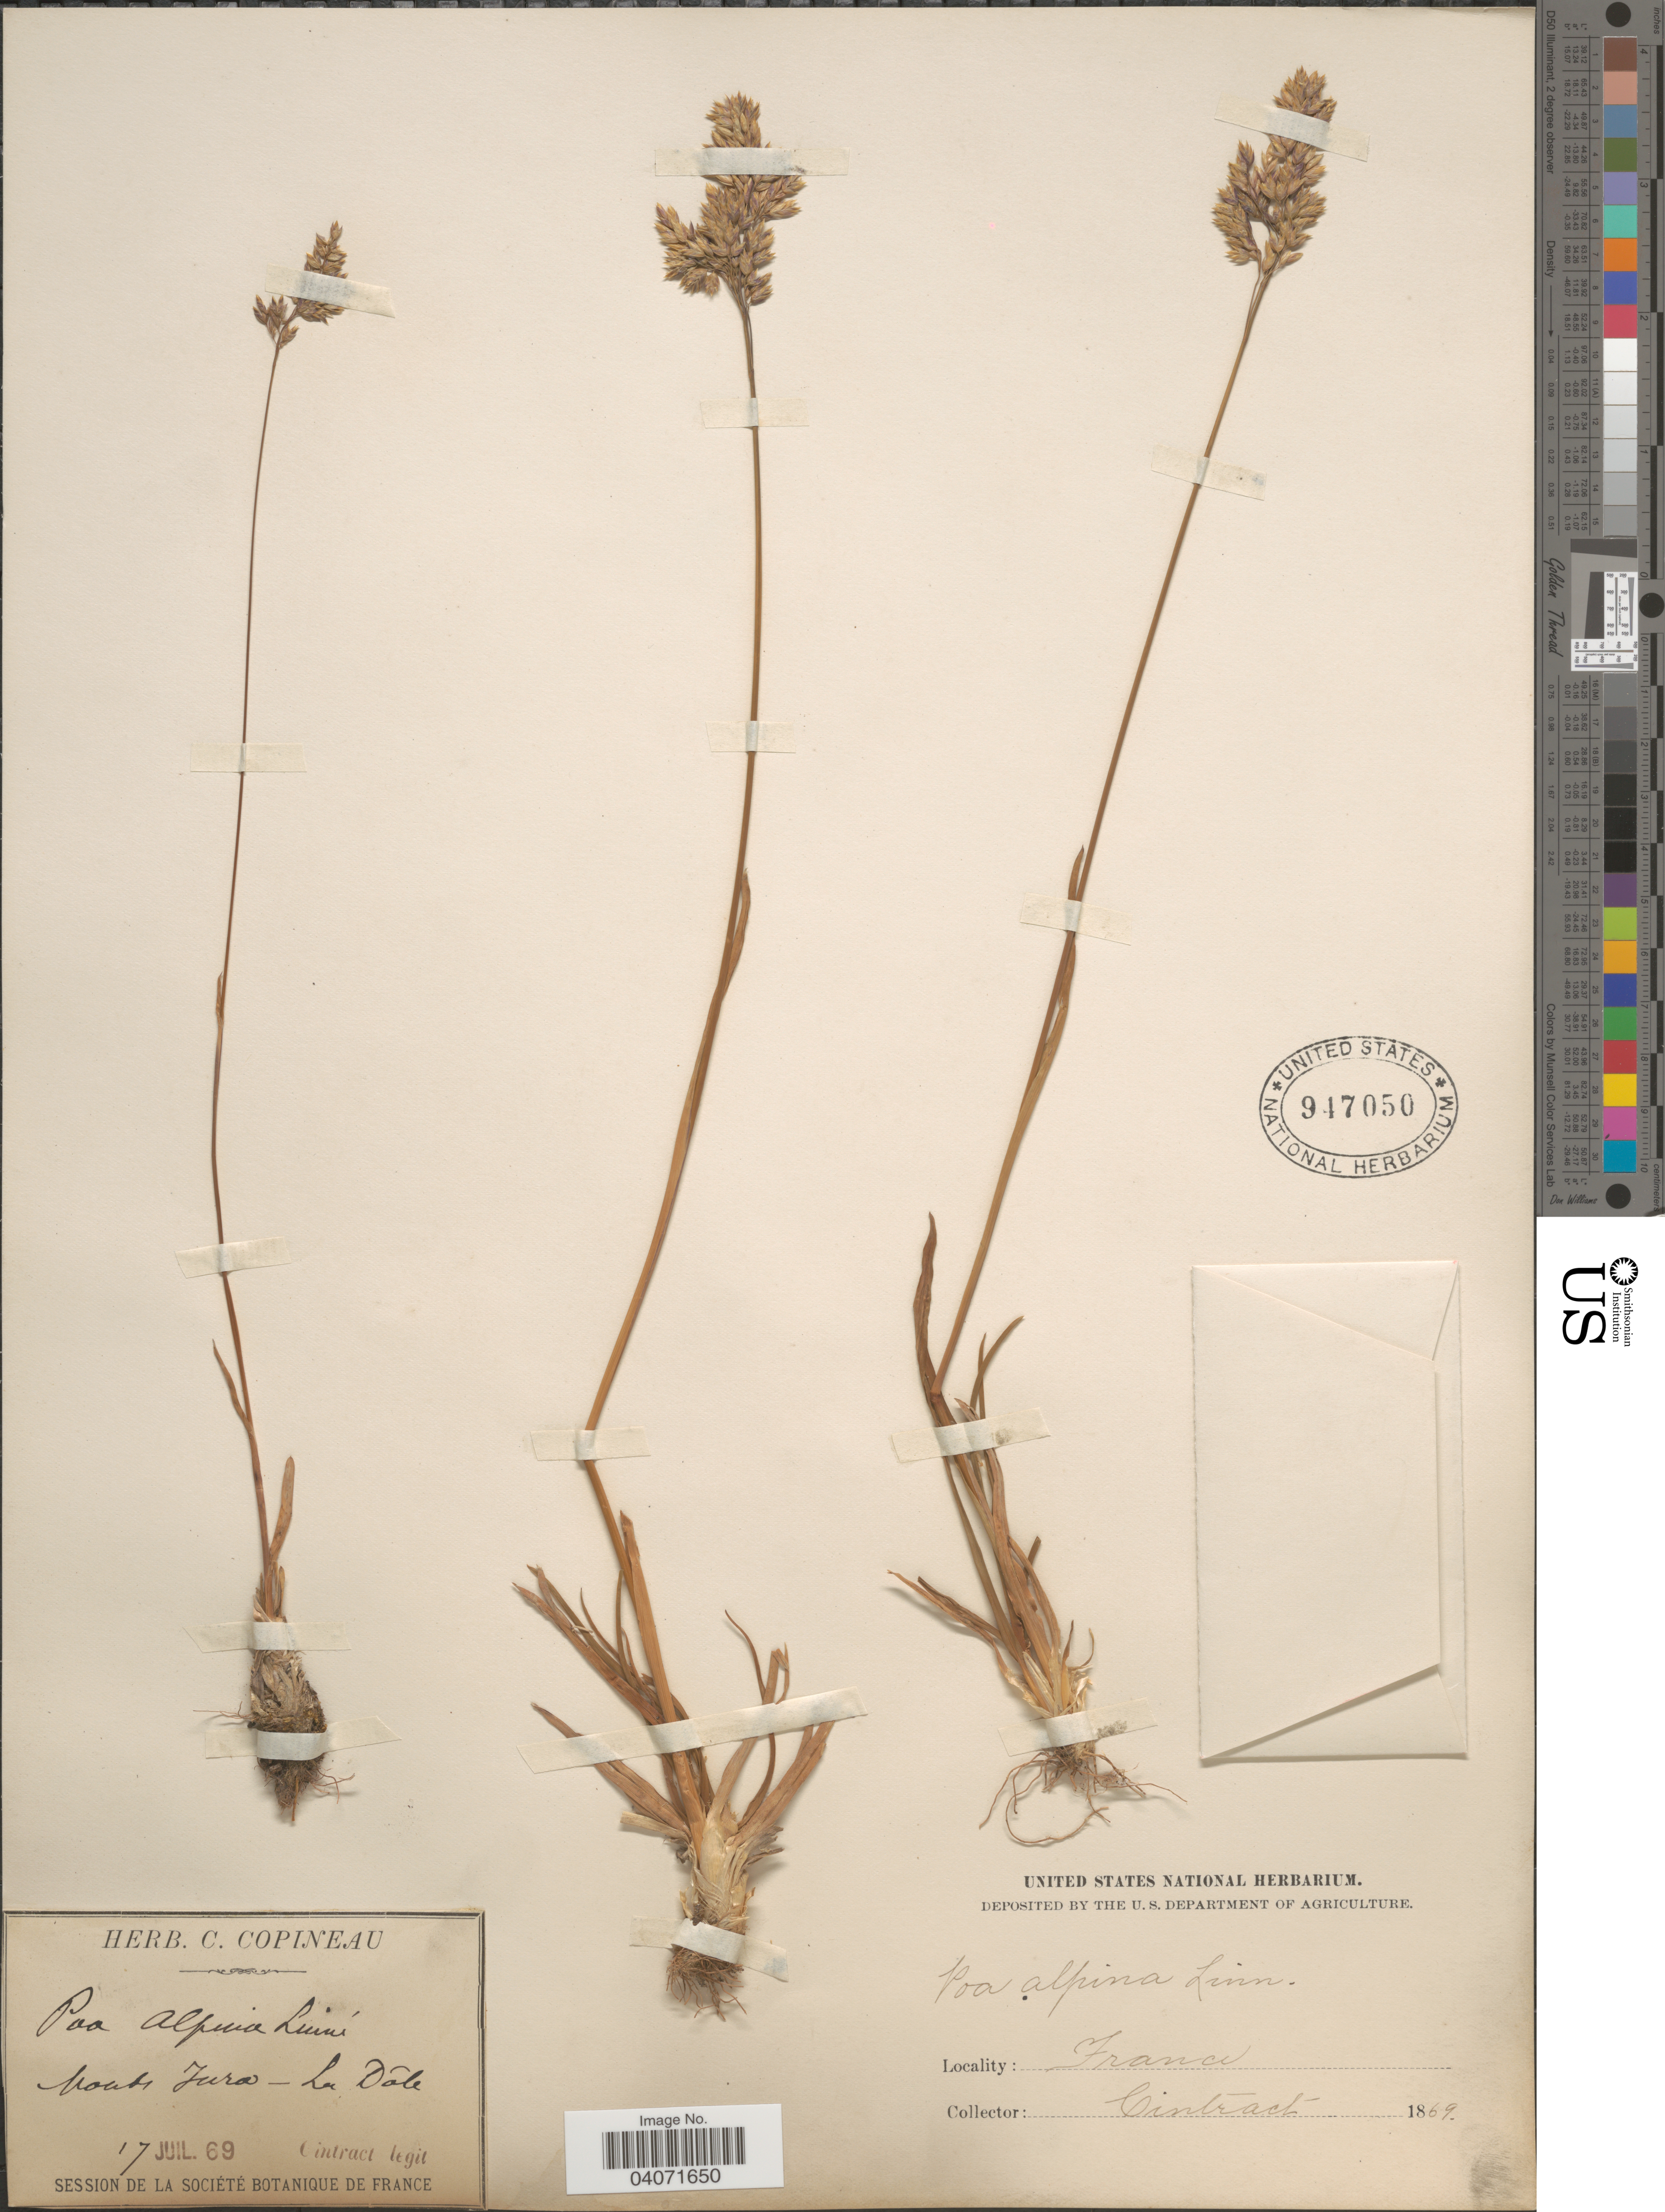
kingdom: Plantae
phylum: Tracheophyta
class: Liliopsida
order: Poales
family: Poaceae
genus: Poa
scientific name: Poa alpina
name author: L.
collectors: Cintract, --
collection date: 1869-07-17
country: France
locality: Monts Jura - La Dôle.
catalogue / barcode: US 947050